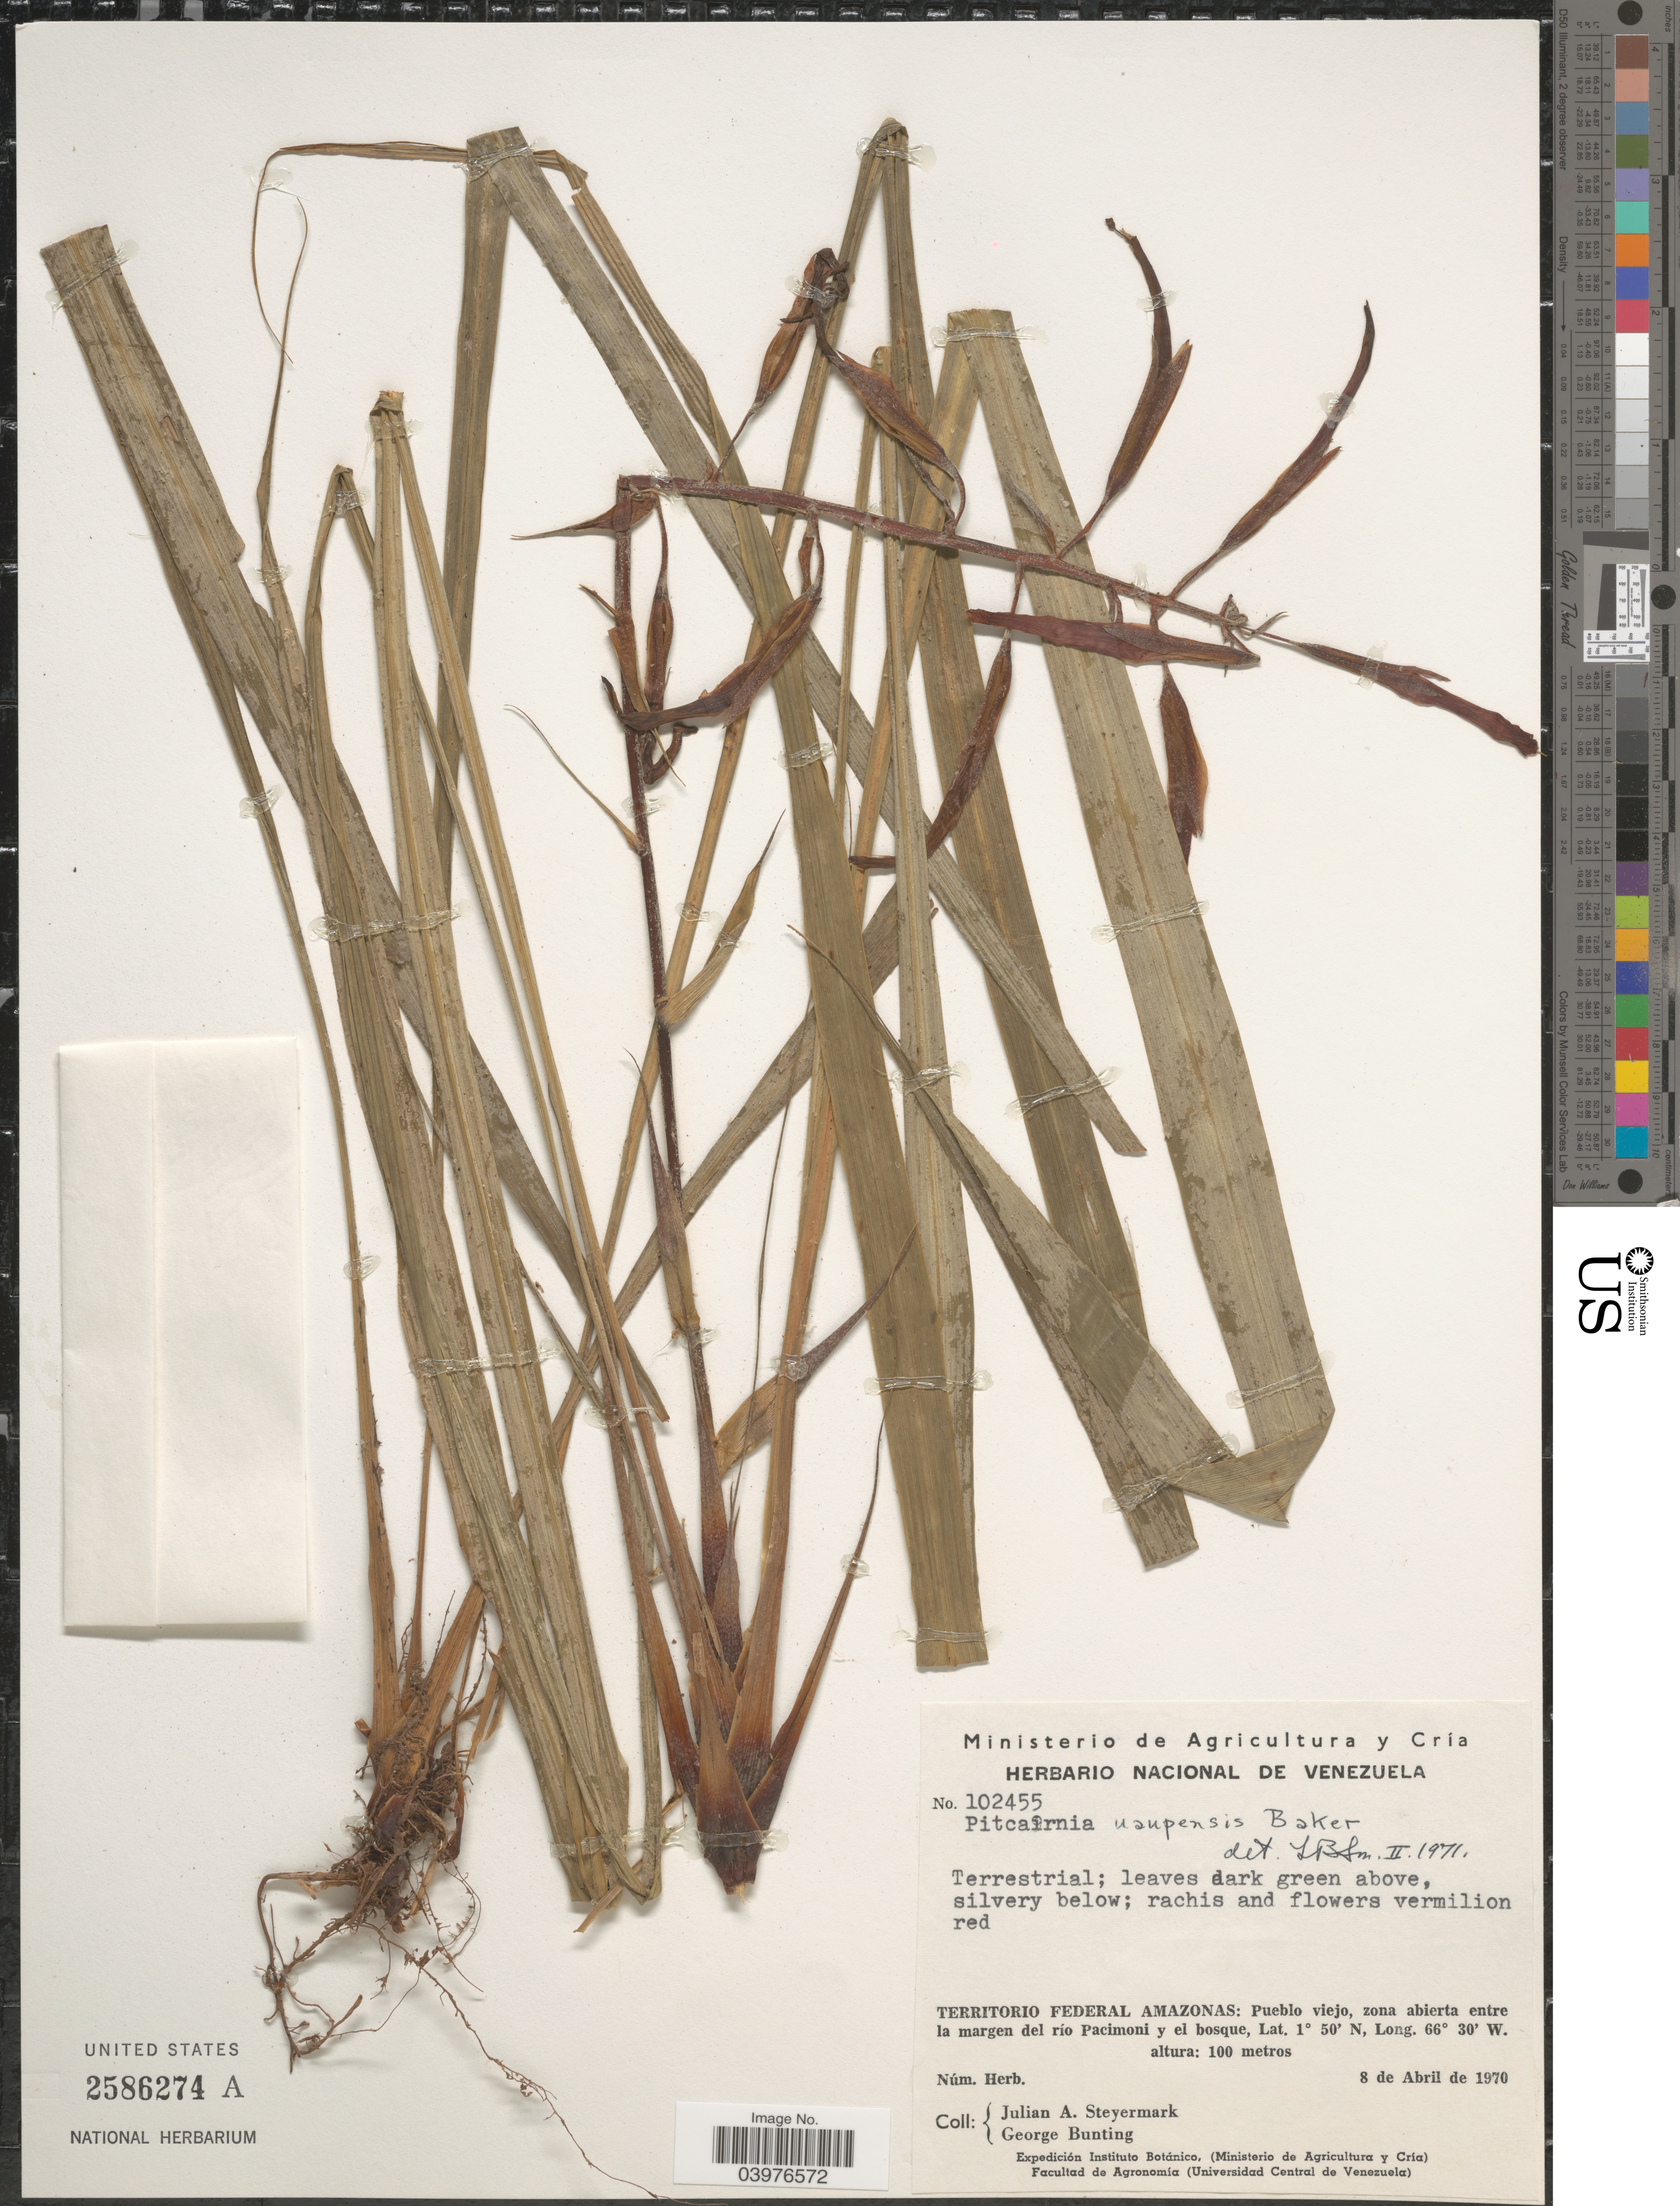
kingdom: Plantae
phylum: Tracheophyta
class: Liliopsida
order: Poales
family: Bromeliaceae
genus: Pitcairnia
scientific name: Pitcairnia uaupensis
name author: Baker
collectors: J. Steyermark & G. S. Bunting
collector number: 102455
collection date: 1970-04-08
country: Venezuela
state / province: Amazonas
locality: Territorio Federal Amazonas: Pueblo viejo, zona abierta entre la margen del río Pacimoni y el bosque.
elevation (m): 100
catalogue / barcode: US 2586274A